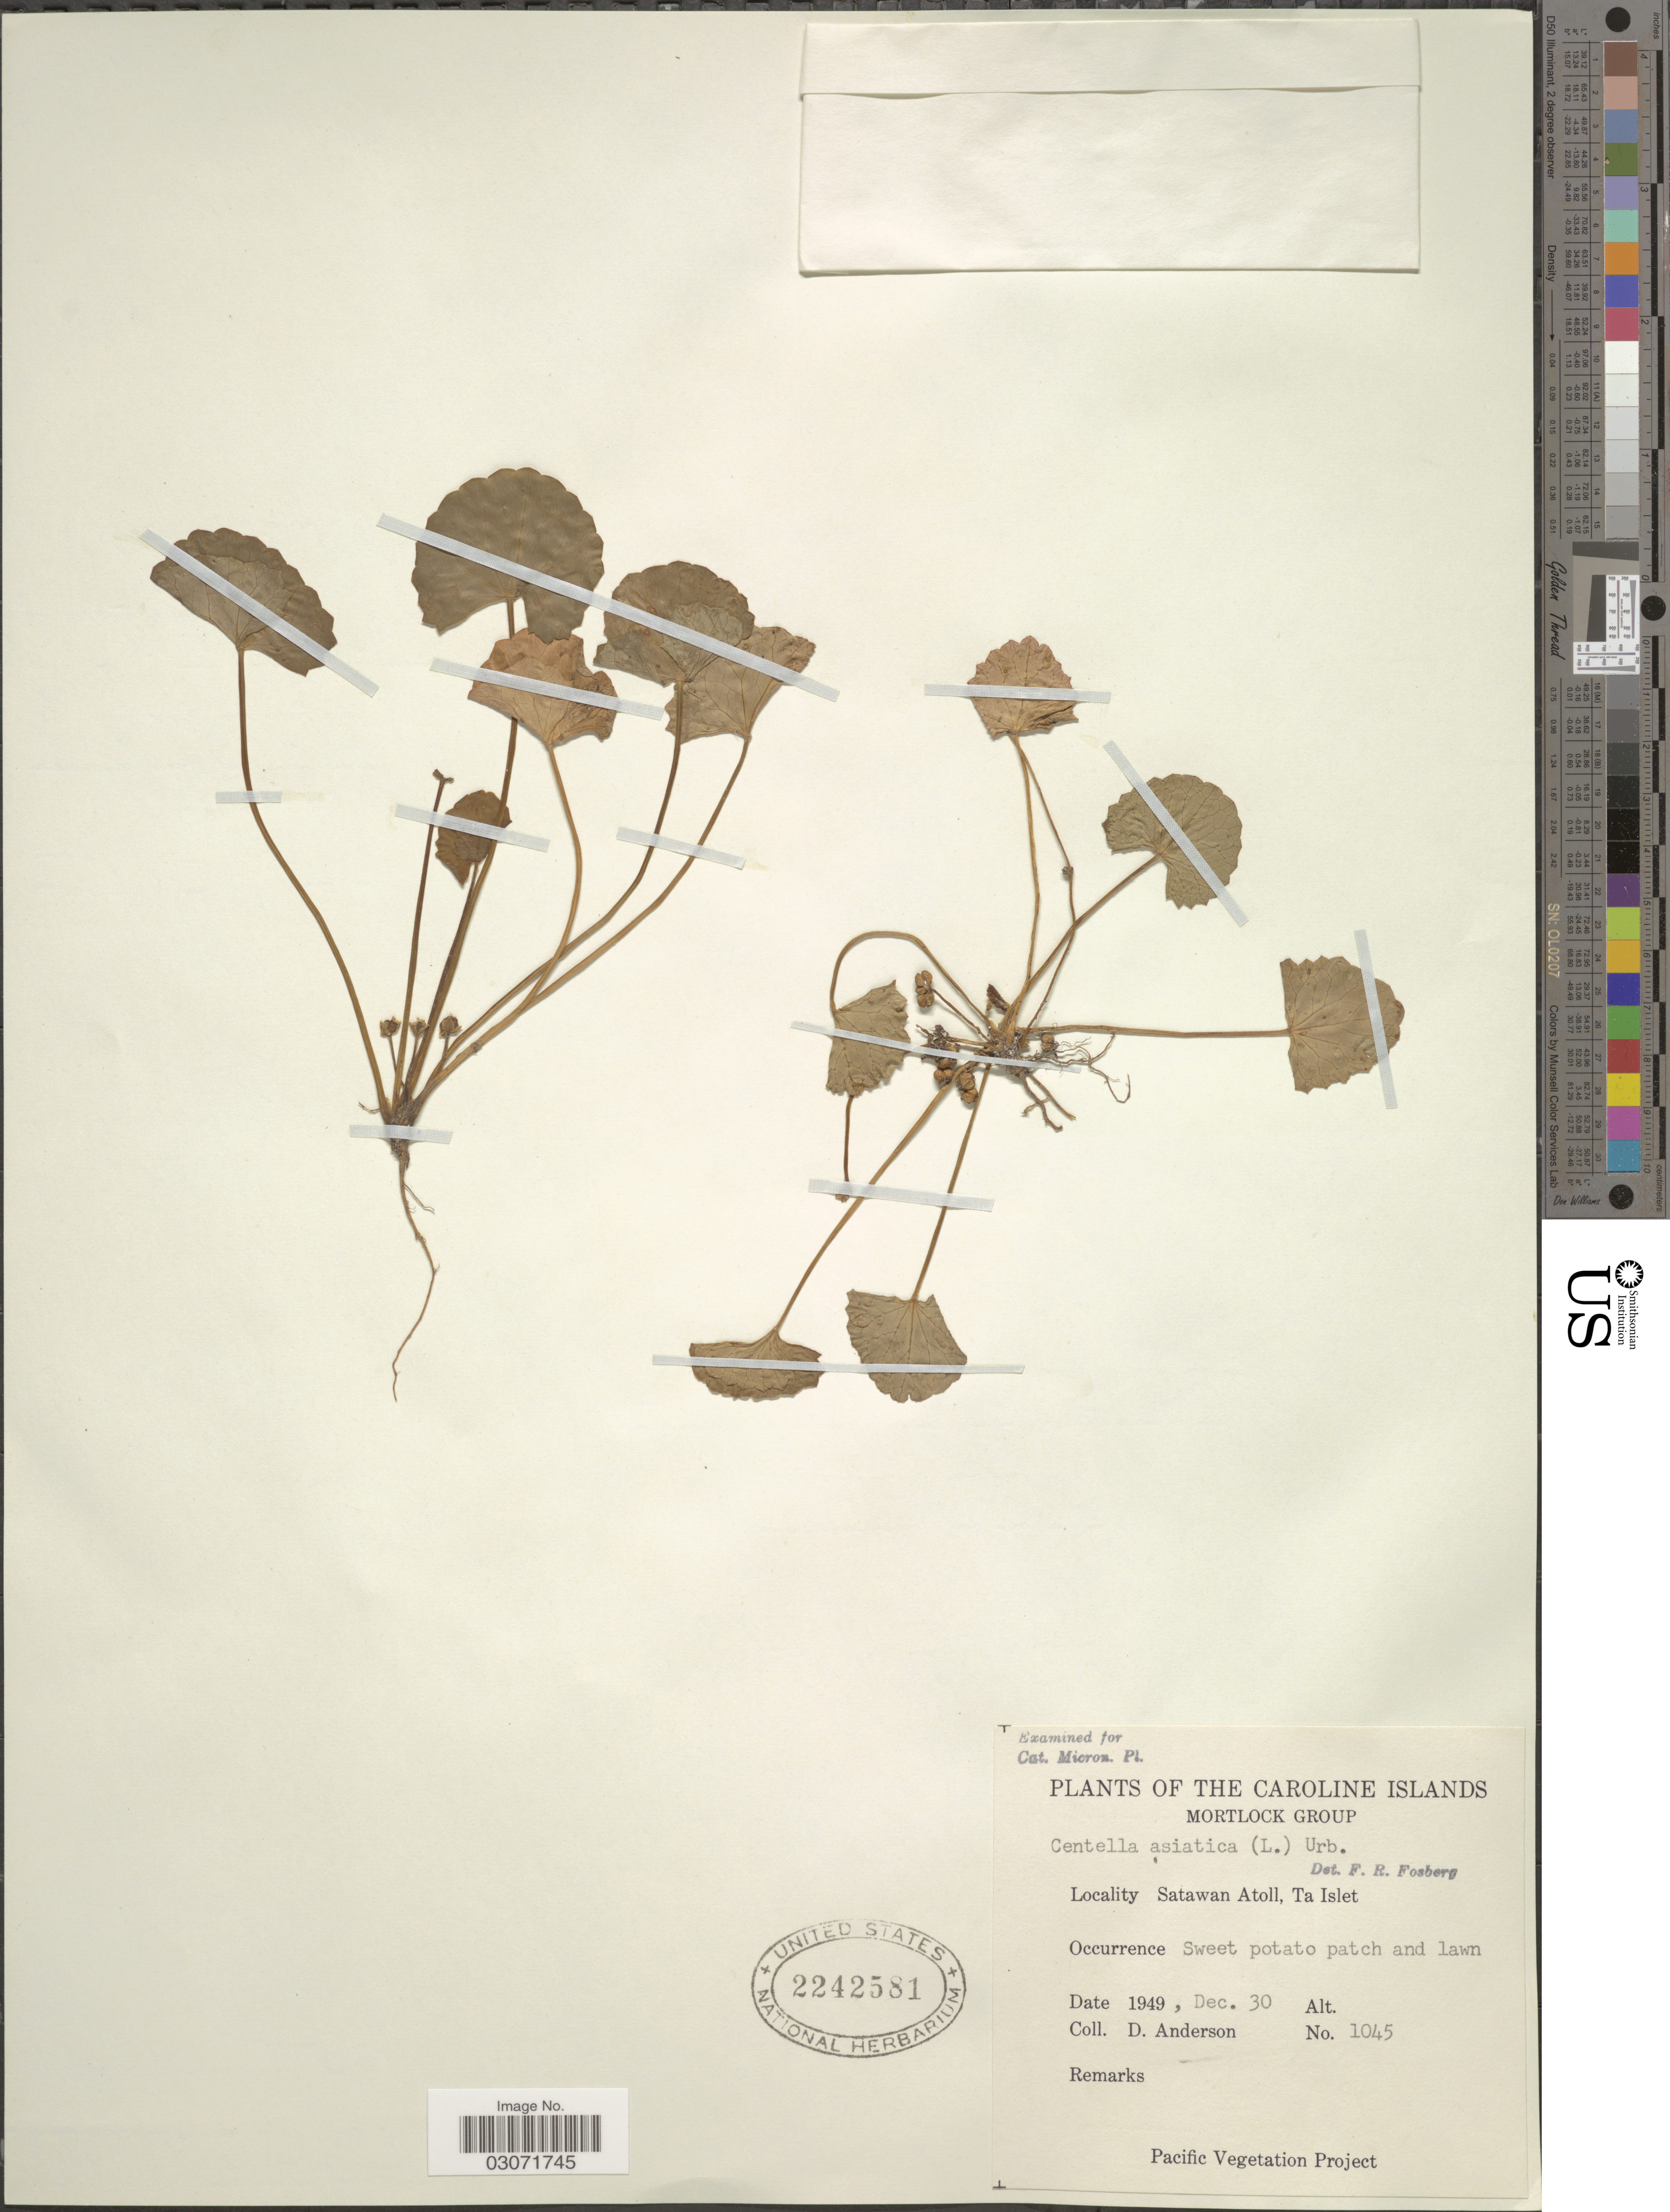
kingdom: Plantae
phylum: Tracheophyta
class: Magnoliopsida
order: Apiales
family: Apiaceae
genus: Centella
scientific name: Centella asiatica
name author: (L.) Urb.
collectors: D. Anderson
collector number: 1045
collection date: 1949-12-30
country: Micronesia, Federated States of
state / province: Truk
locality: The Caroline Islands. Mortlock Group. Satawan Atoll, Ta Islet.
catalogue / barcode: US 2242581